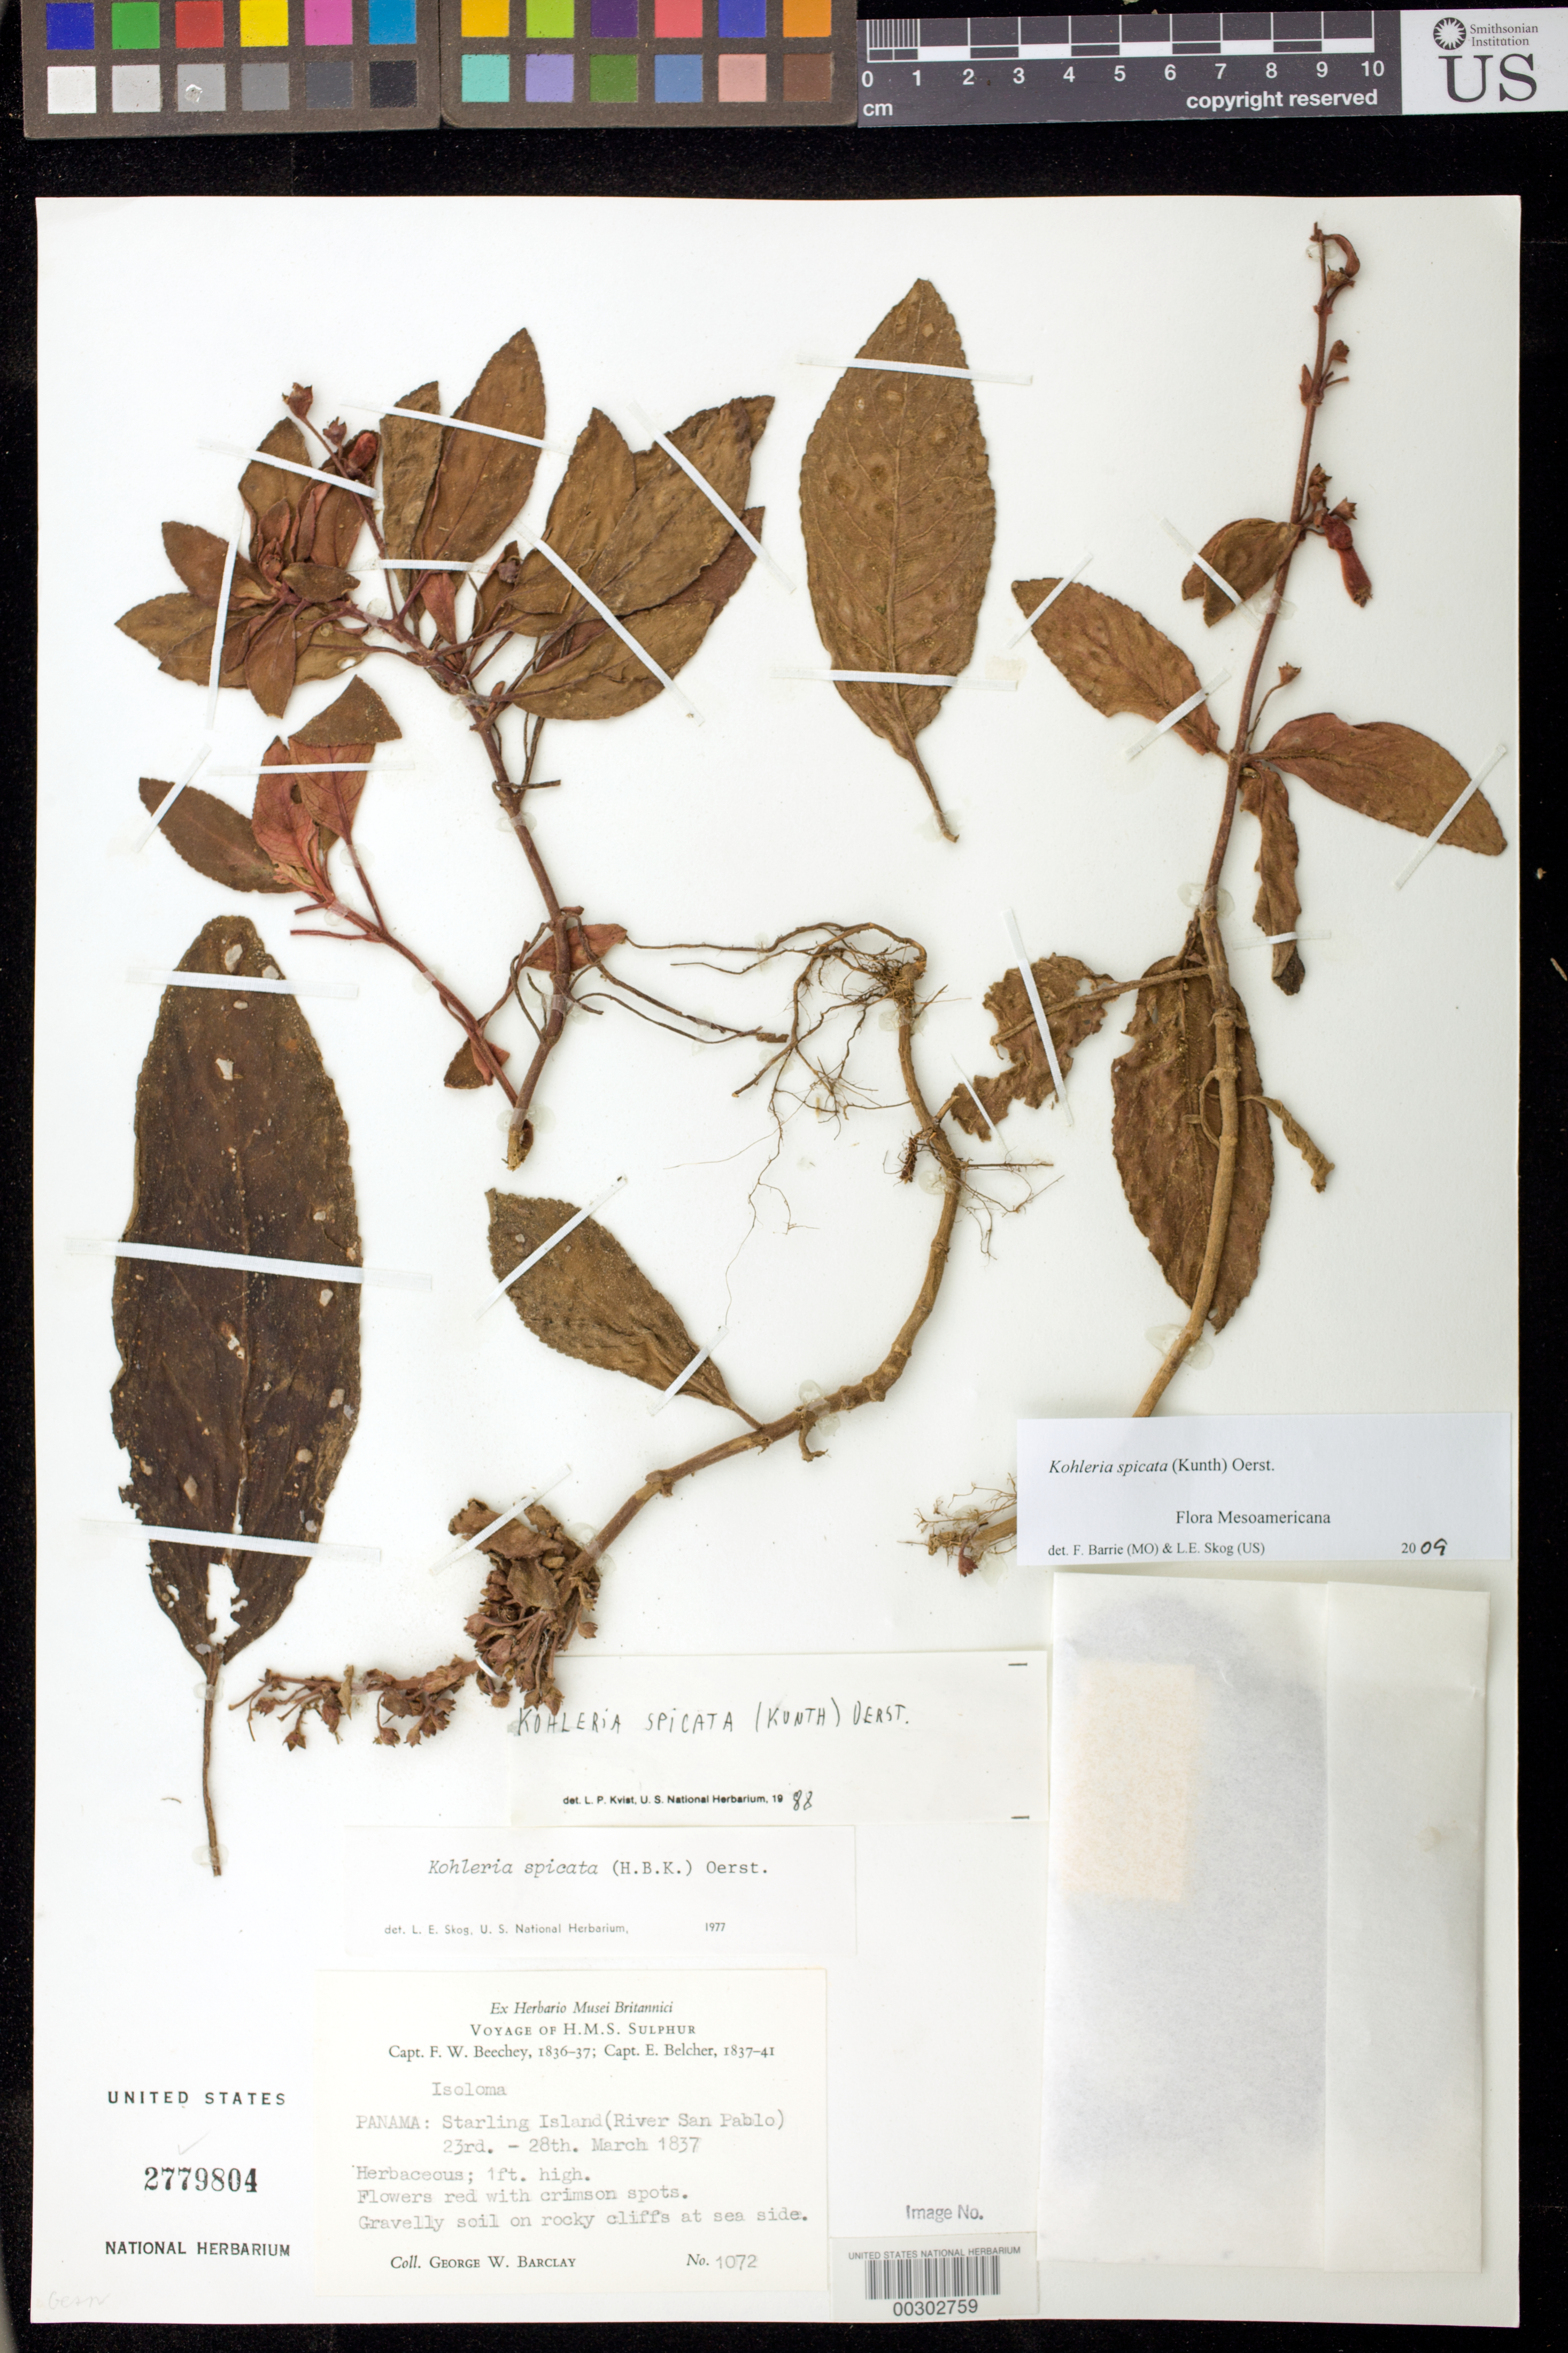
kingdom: Plantae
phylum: Tracheophyta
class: Magnoliopsida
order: Lamiales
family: Gesneriaceae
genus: Kohleria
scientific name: Kohleria spicata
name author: (Kunth) Oerst.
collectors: G. W. Barclay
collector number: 1072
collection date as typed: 23-28 Mar 1837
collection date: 1837-03-23/1837-03-28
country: Panama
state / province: Veraguas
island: Starling Island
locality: Starling Island (river San Pablo)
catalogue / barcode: US 2779804